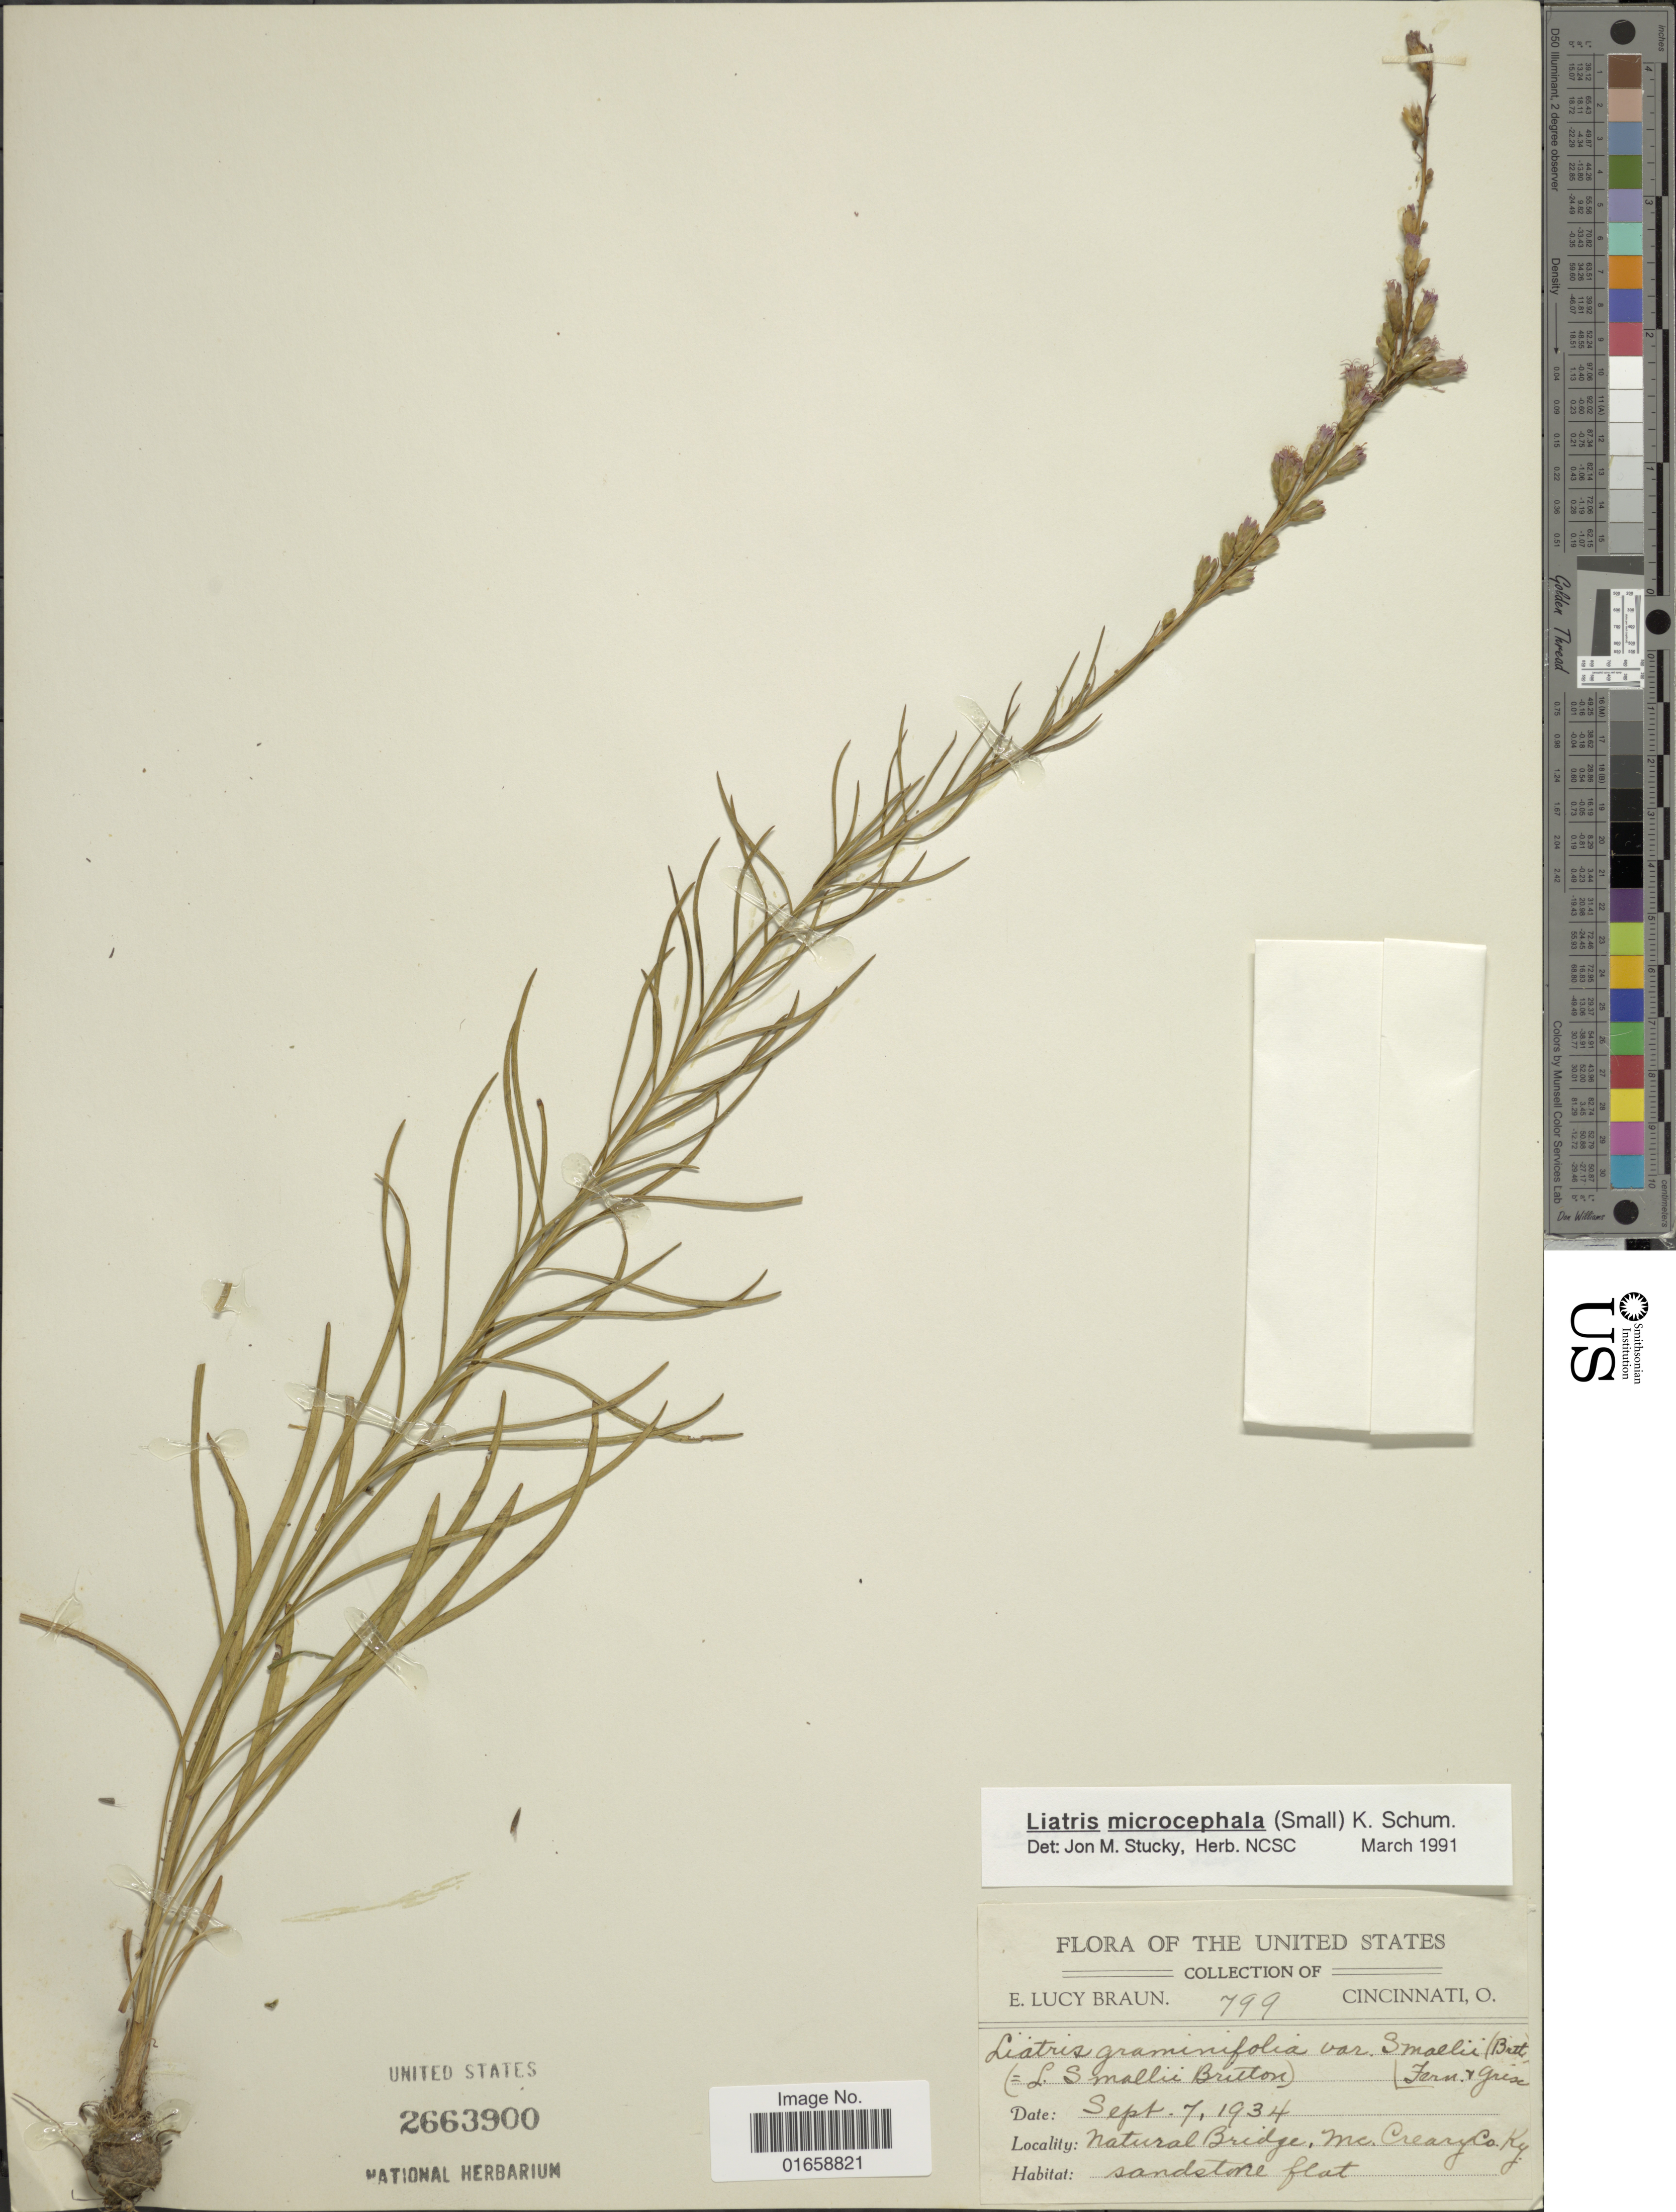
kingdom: Plantae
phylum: Tracheophyta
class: Magnoliopsida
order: Asterales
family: Asteraceae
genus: Liatris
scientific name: Liatris microcephala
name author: (Small) K. Schum.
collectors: E. L. Braun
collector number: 799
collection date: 1934-09-07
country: United States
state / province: Kentucky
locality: Natural Bridge, Mc Creary Co.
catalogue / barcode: US 2663900